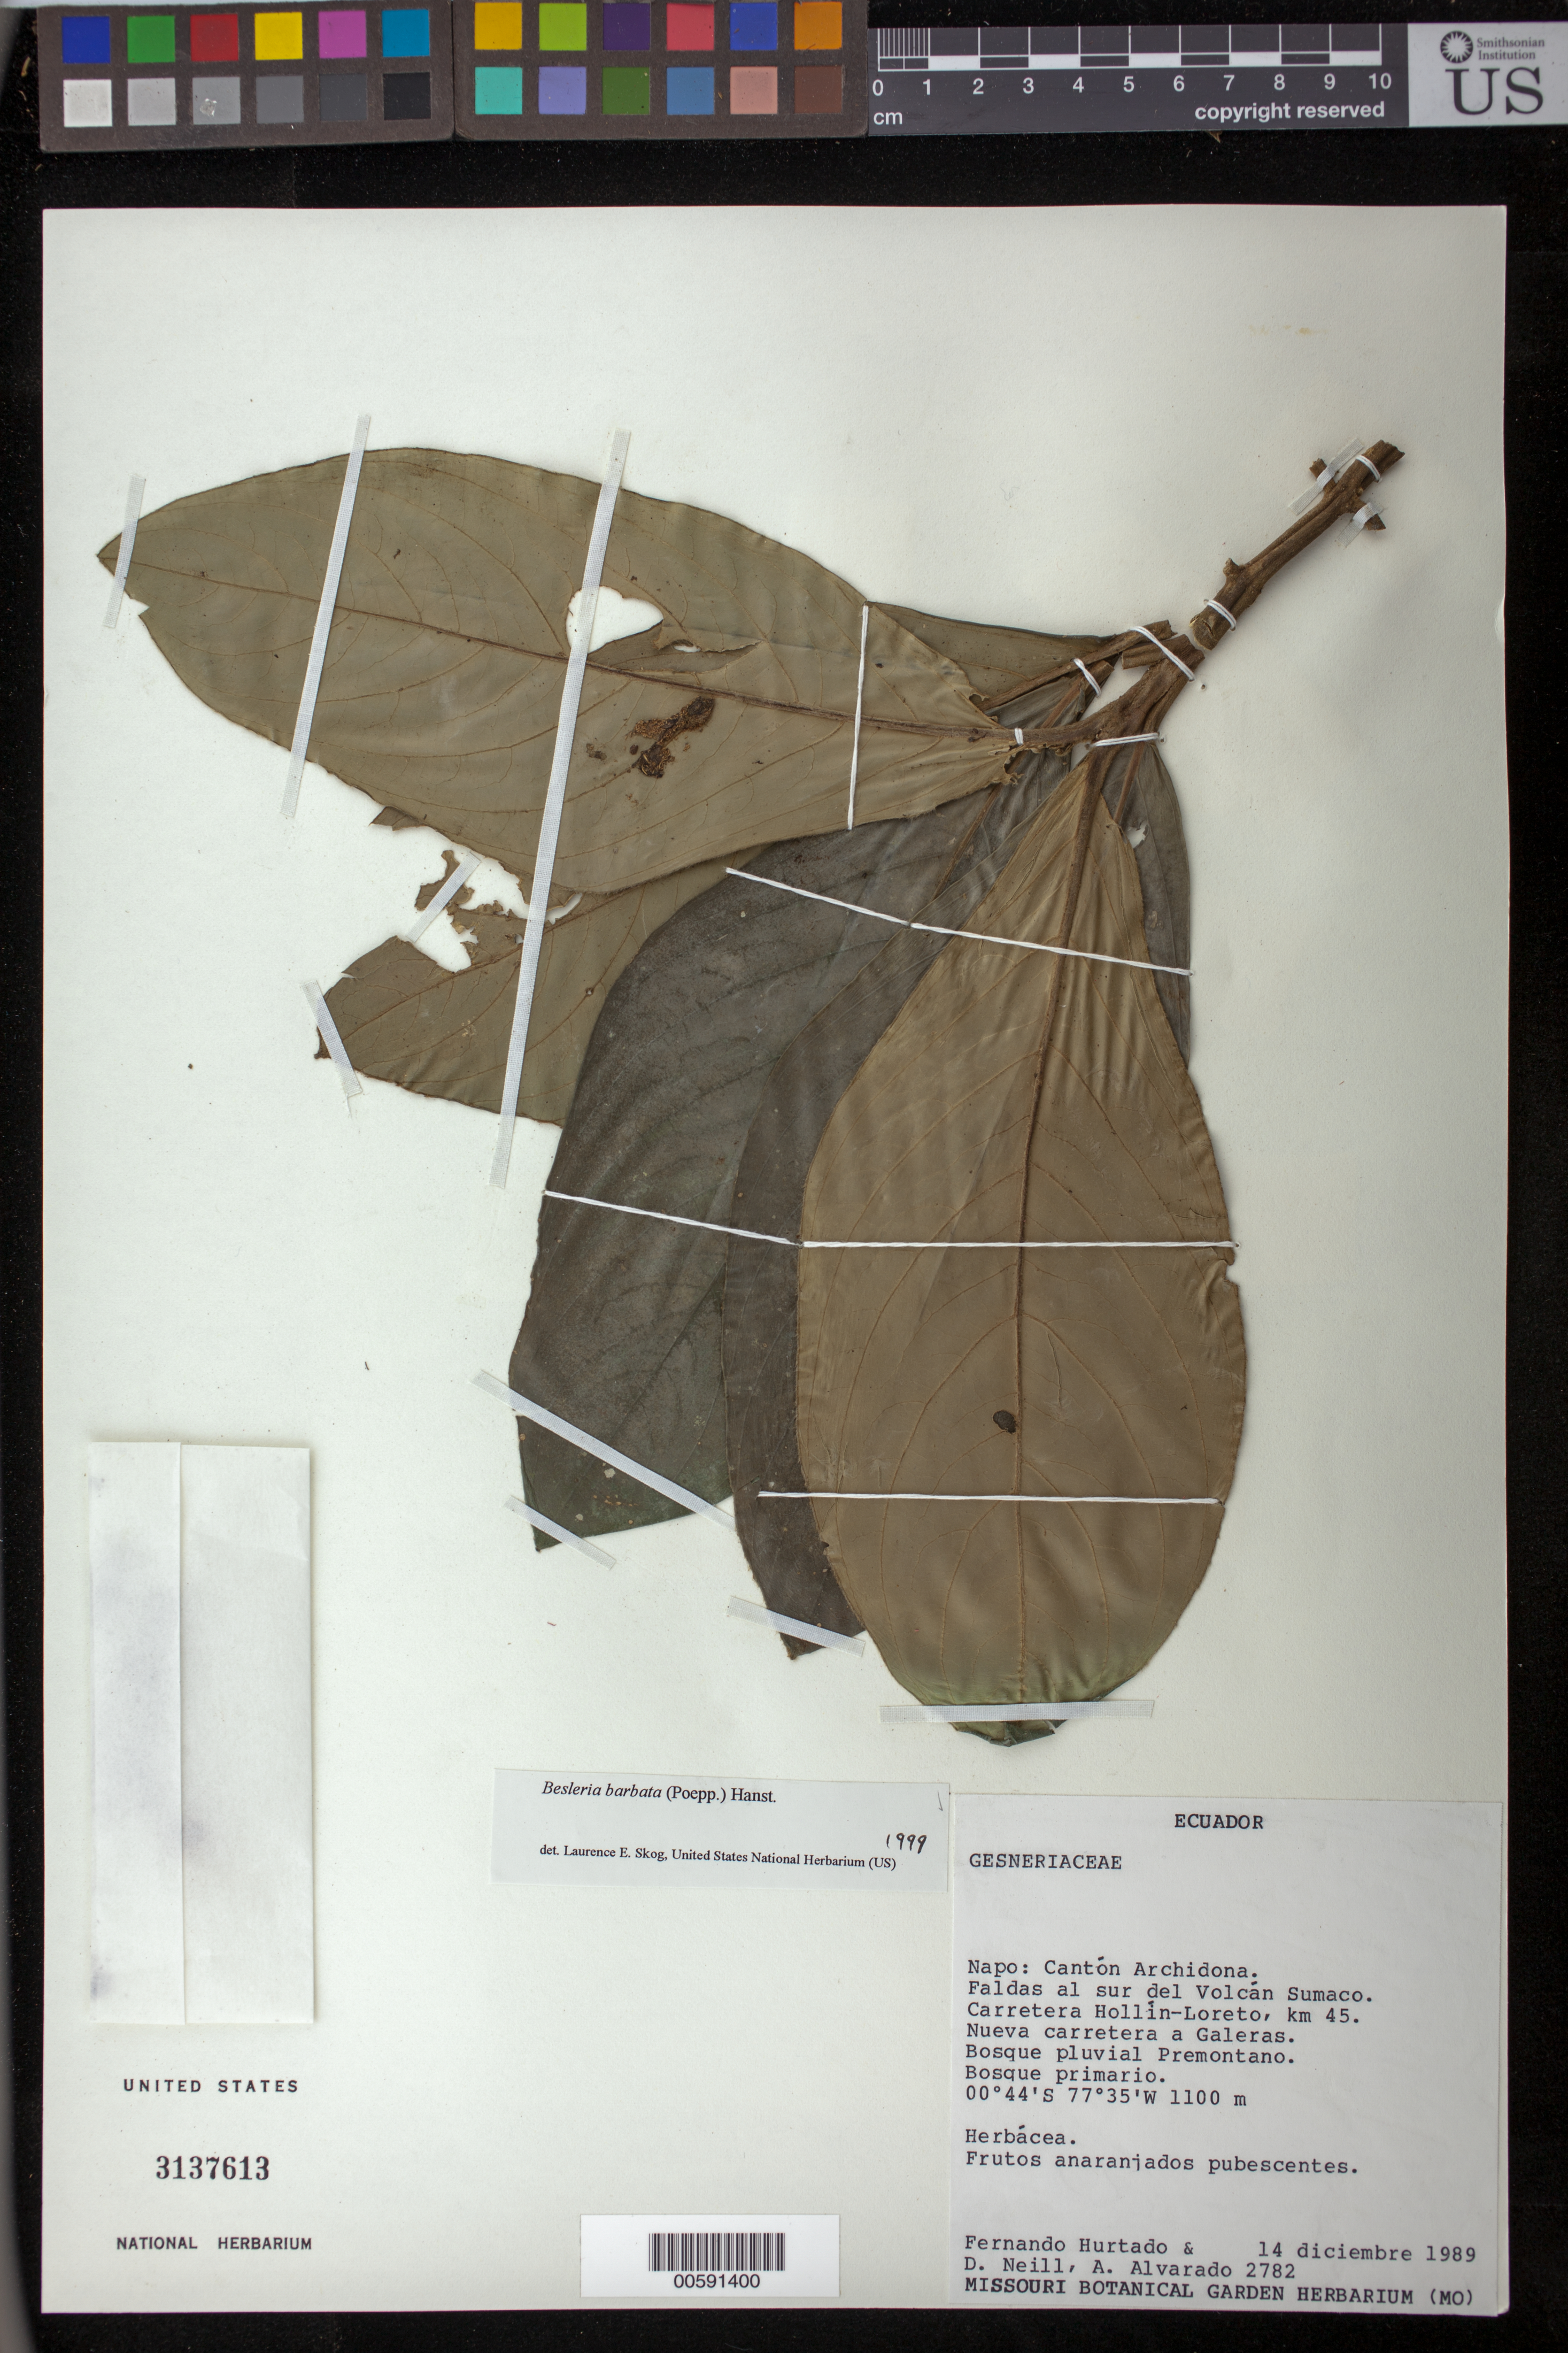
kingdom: Plantae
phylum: Tracheophyta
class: Magnoliopsida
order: Lamiales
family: Gesneriaceae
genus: Besleria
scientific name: Besleria barbata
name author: (Poepp.) Hanst.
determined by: Skog, Laurence E.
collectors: F. Hurtado, D. A. Neill & A. Alvarado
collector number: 2782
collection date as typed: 14 Dec 1989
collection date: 1989-12-14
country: Ecuador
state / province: Napo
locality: Cantón Archidona; faldas al S del Volcán Sumaco, Carretera Hollín - Loreto, km 45, nueva carretera a Galeras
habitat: Bosque pluvial premontano; bosque primario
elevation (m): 1100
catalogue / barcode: US 3137613